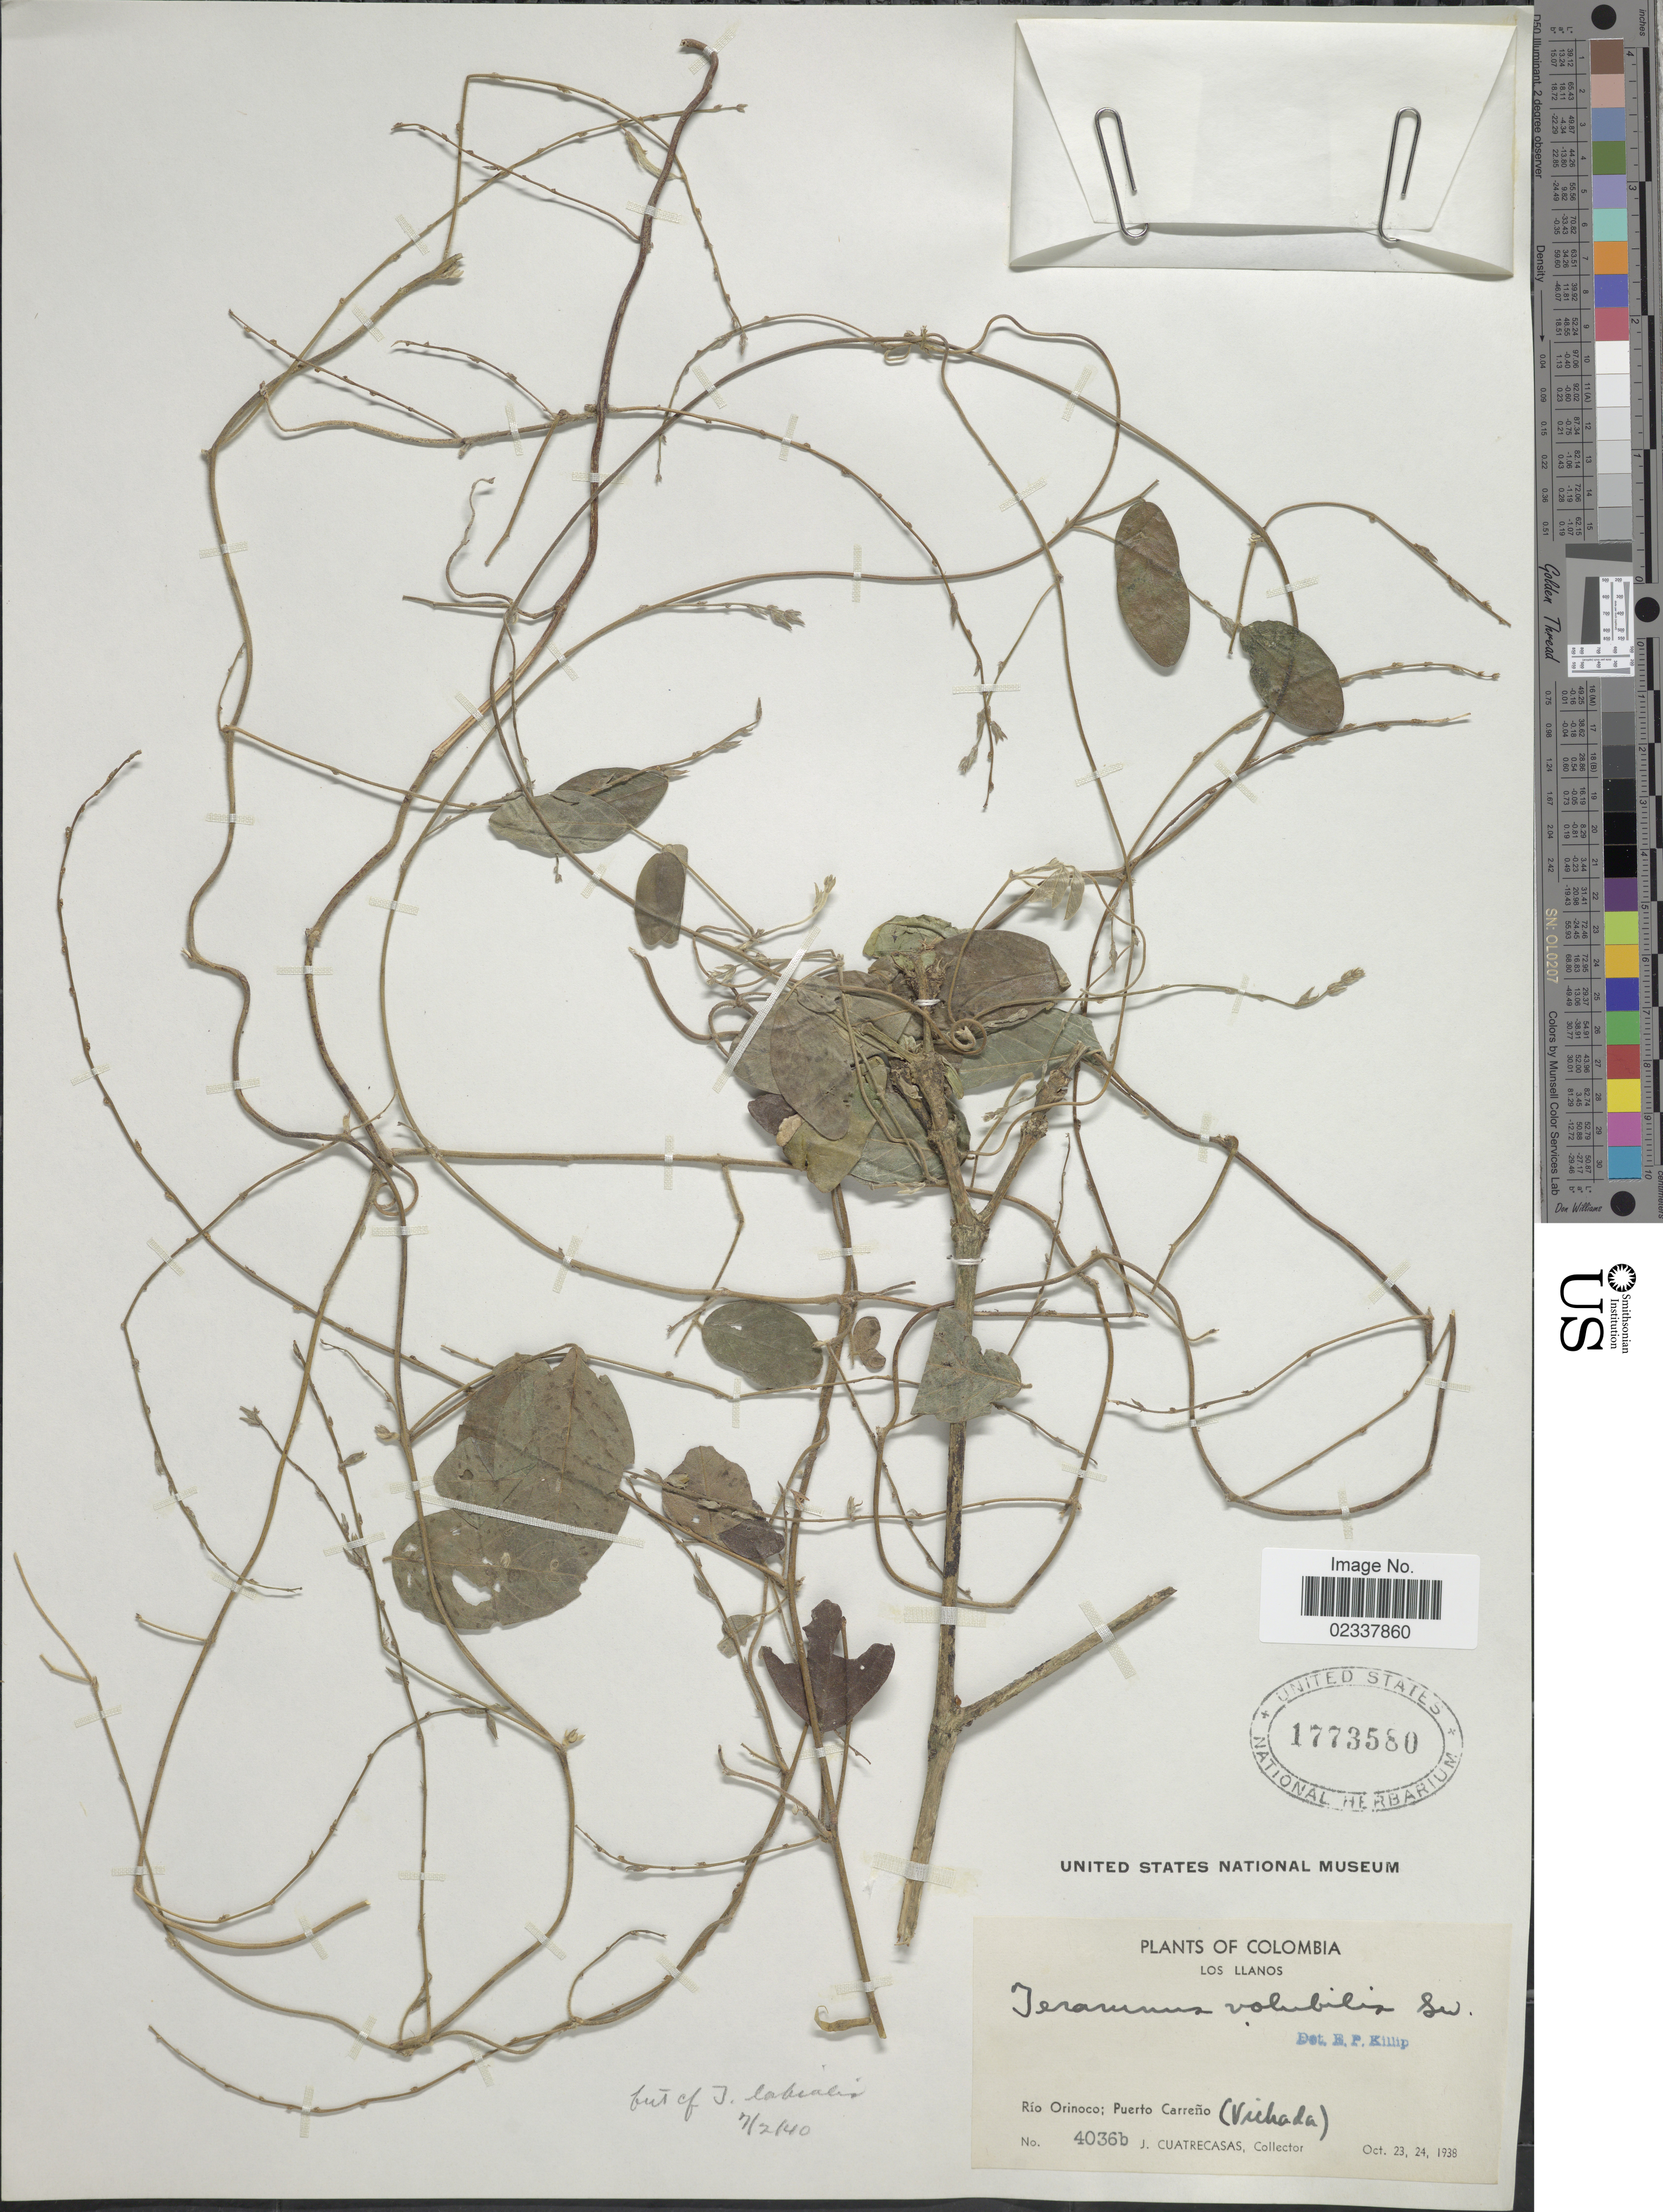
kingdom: Plantae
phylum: Tracheophyta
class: Magnoliopsida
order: Fabales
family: Fabaceae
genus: Teramnus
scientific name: Teramnus labialis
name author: (L. f.) Spreng.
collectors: J. Cuatrecasas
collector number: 4036b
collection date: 1938-10-23/1938-10-24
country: Colombia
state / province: Vichada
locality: Los Llanos, Río Orinoco; Puerto Carreño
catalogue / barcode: US 1773580